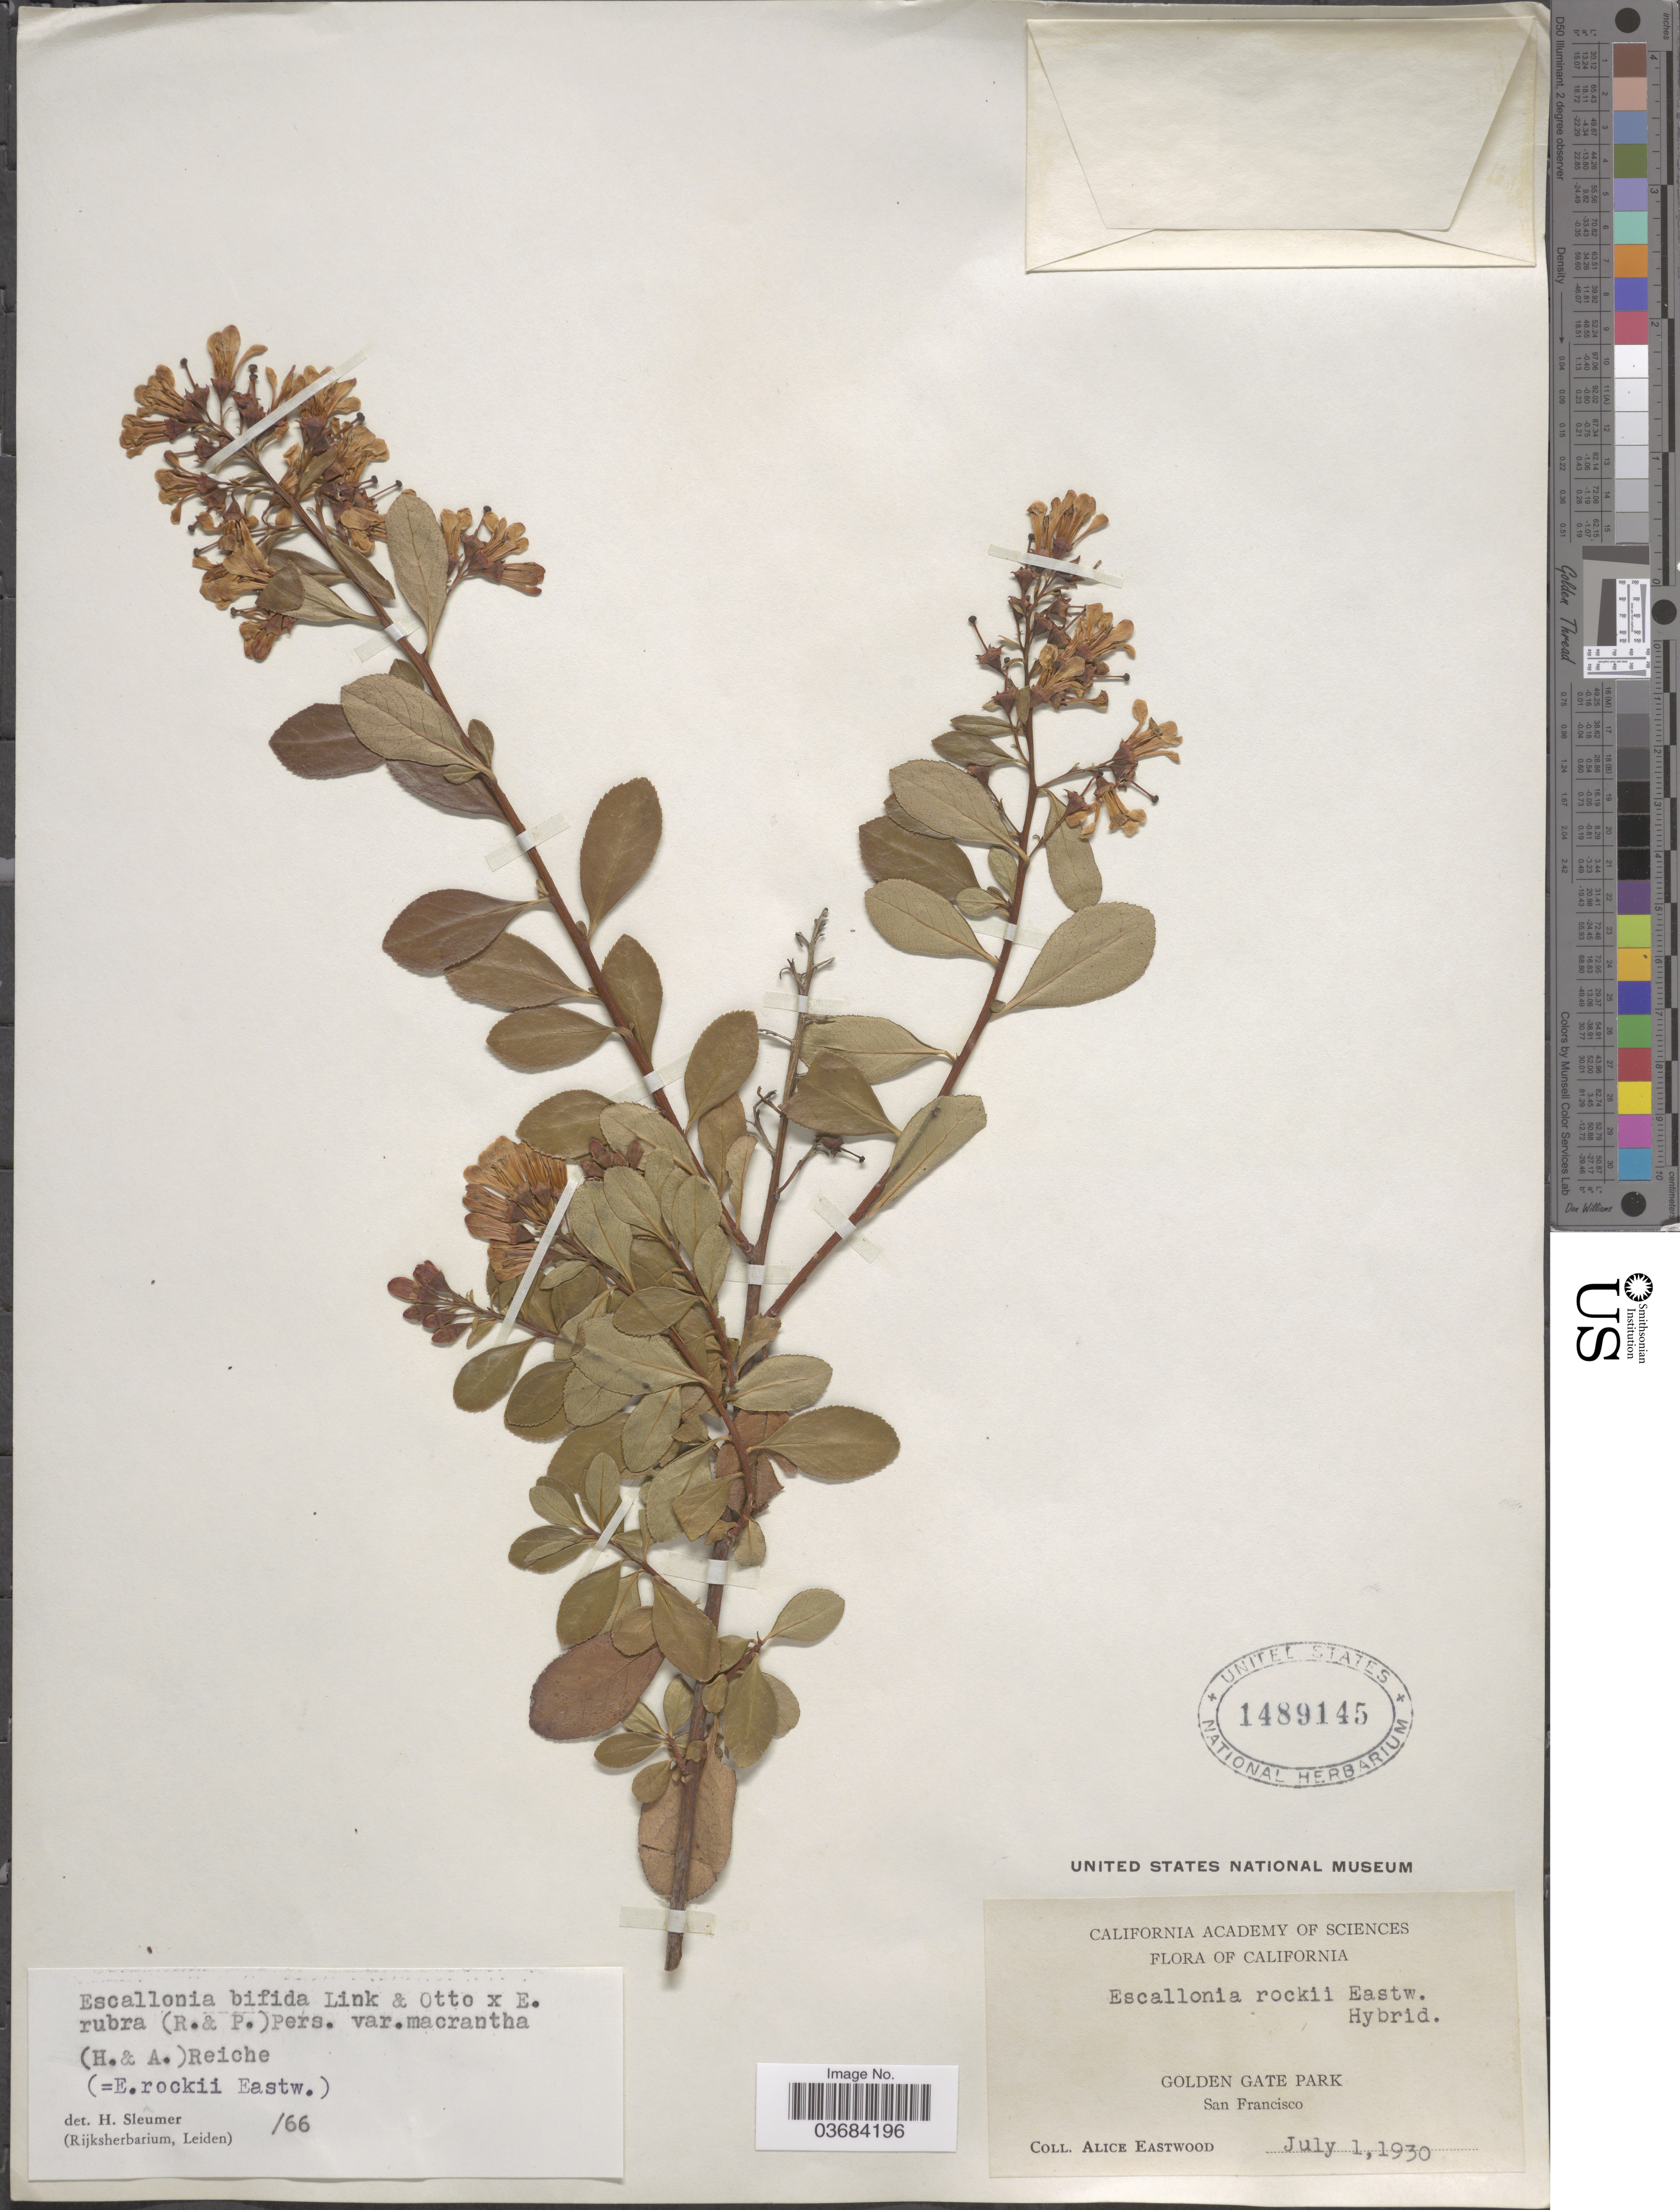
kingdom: Plantae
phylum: Tracheophyta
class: Magnoliopsida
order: Escalloniales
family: Escalloniaceae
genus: Escallonia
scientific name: Escallonia bifida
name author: Link & Otto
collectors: A. Eastwood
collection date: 1930-07-01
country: United States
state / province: California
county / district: San Francisco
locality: Golden Gate Park. San Francisco.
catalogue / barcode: US 1489145